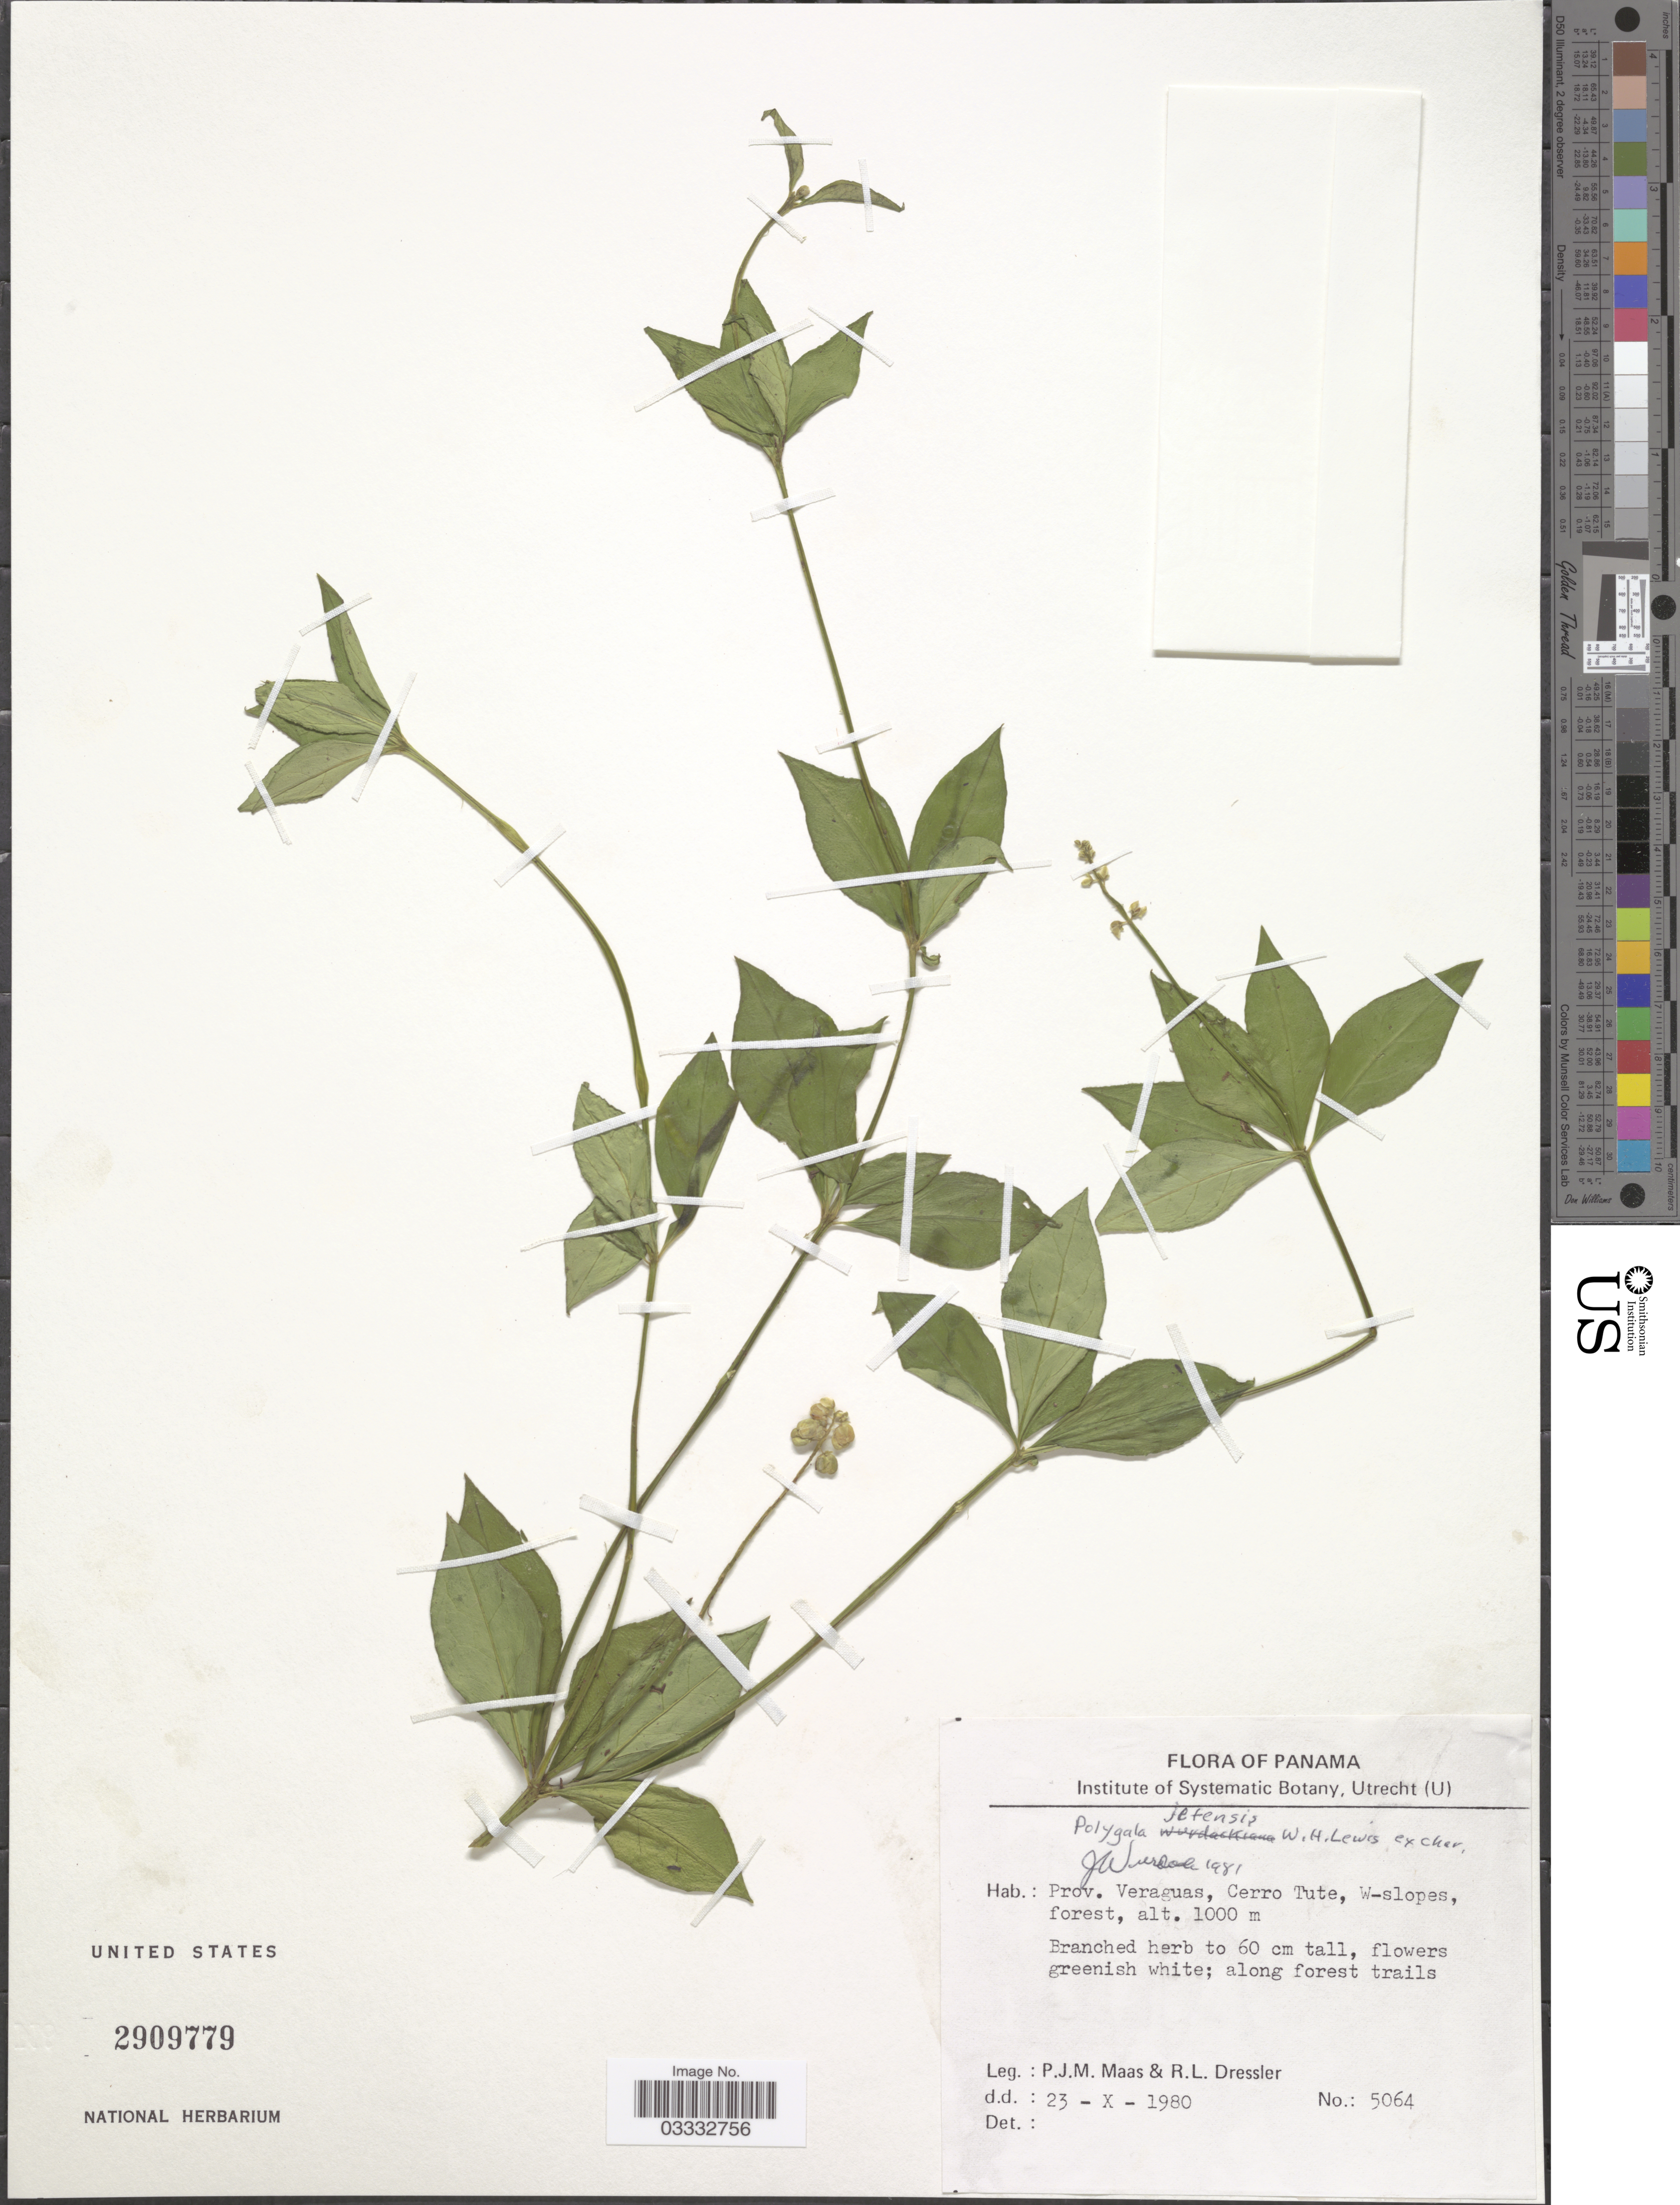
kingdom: Plantae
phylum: Tracheophyta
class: Magnoliopsida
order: Fabales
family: Polygalaceae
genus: Polygala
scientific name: Polygala jefensis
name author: W.H. Lewis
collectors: P. Maas & R. Dressler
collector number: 5064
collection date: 1980-10-23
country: Panama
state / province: Veraguas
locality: Cerro Tute, W-slopes forest.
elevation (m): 1000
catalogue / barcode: US 2909779